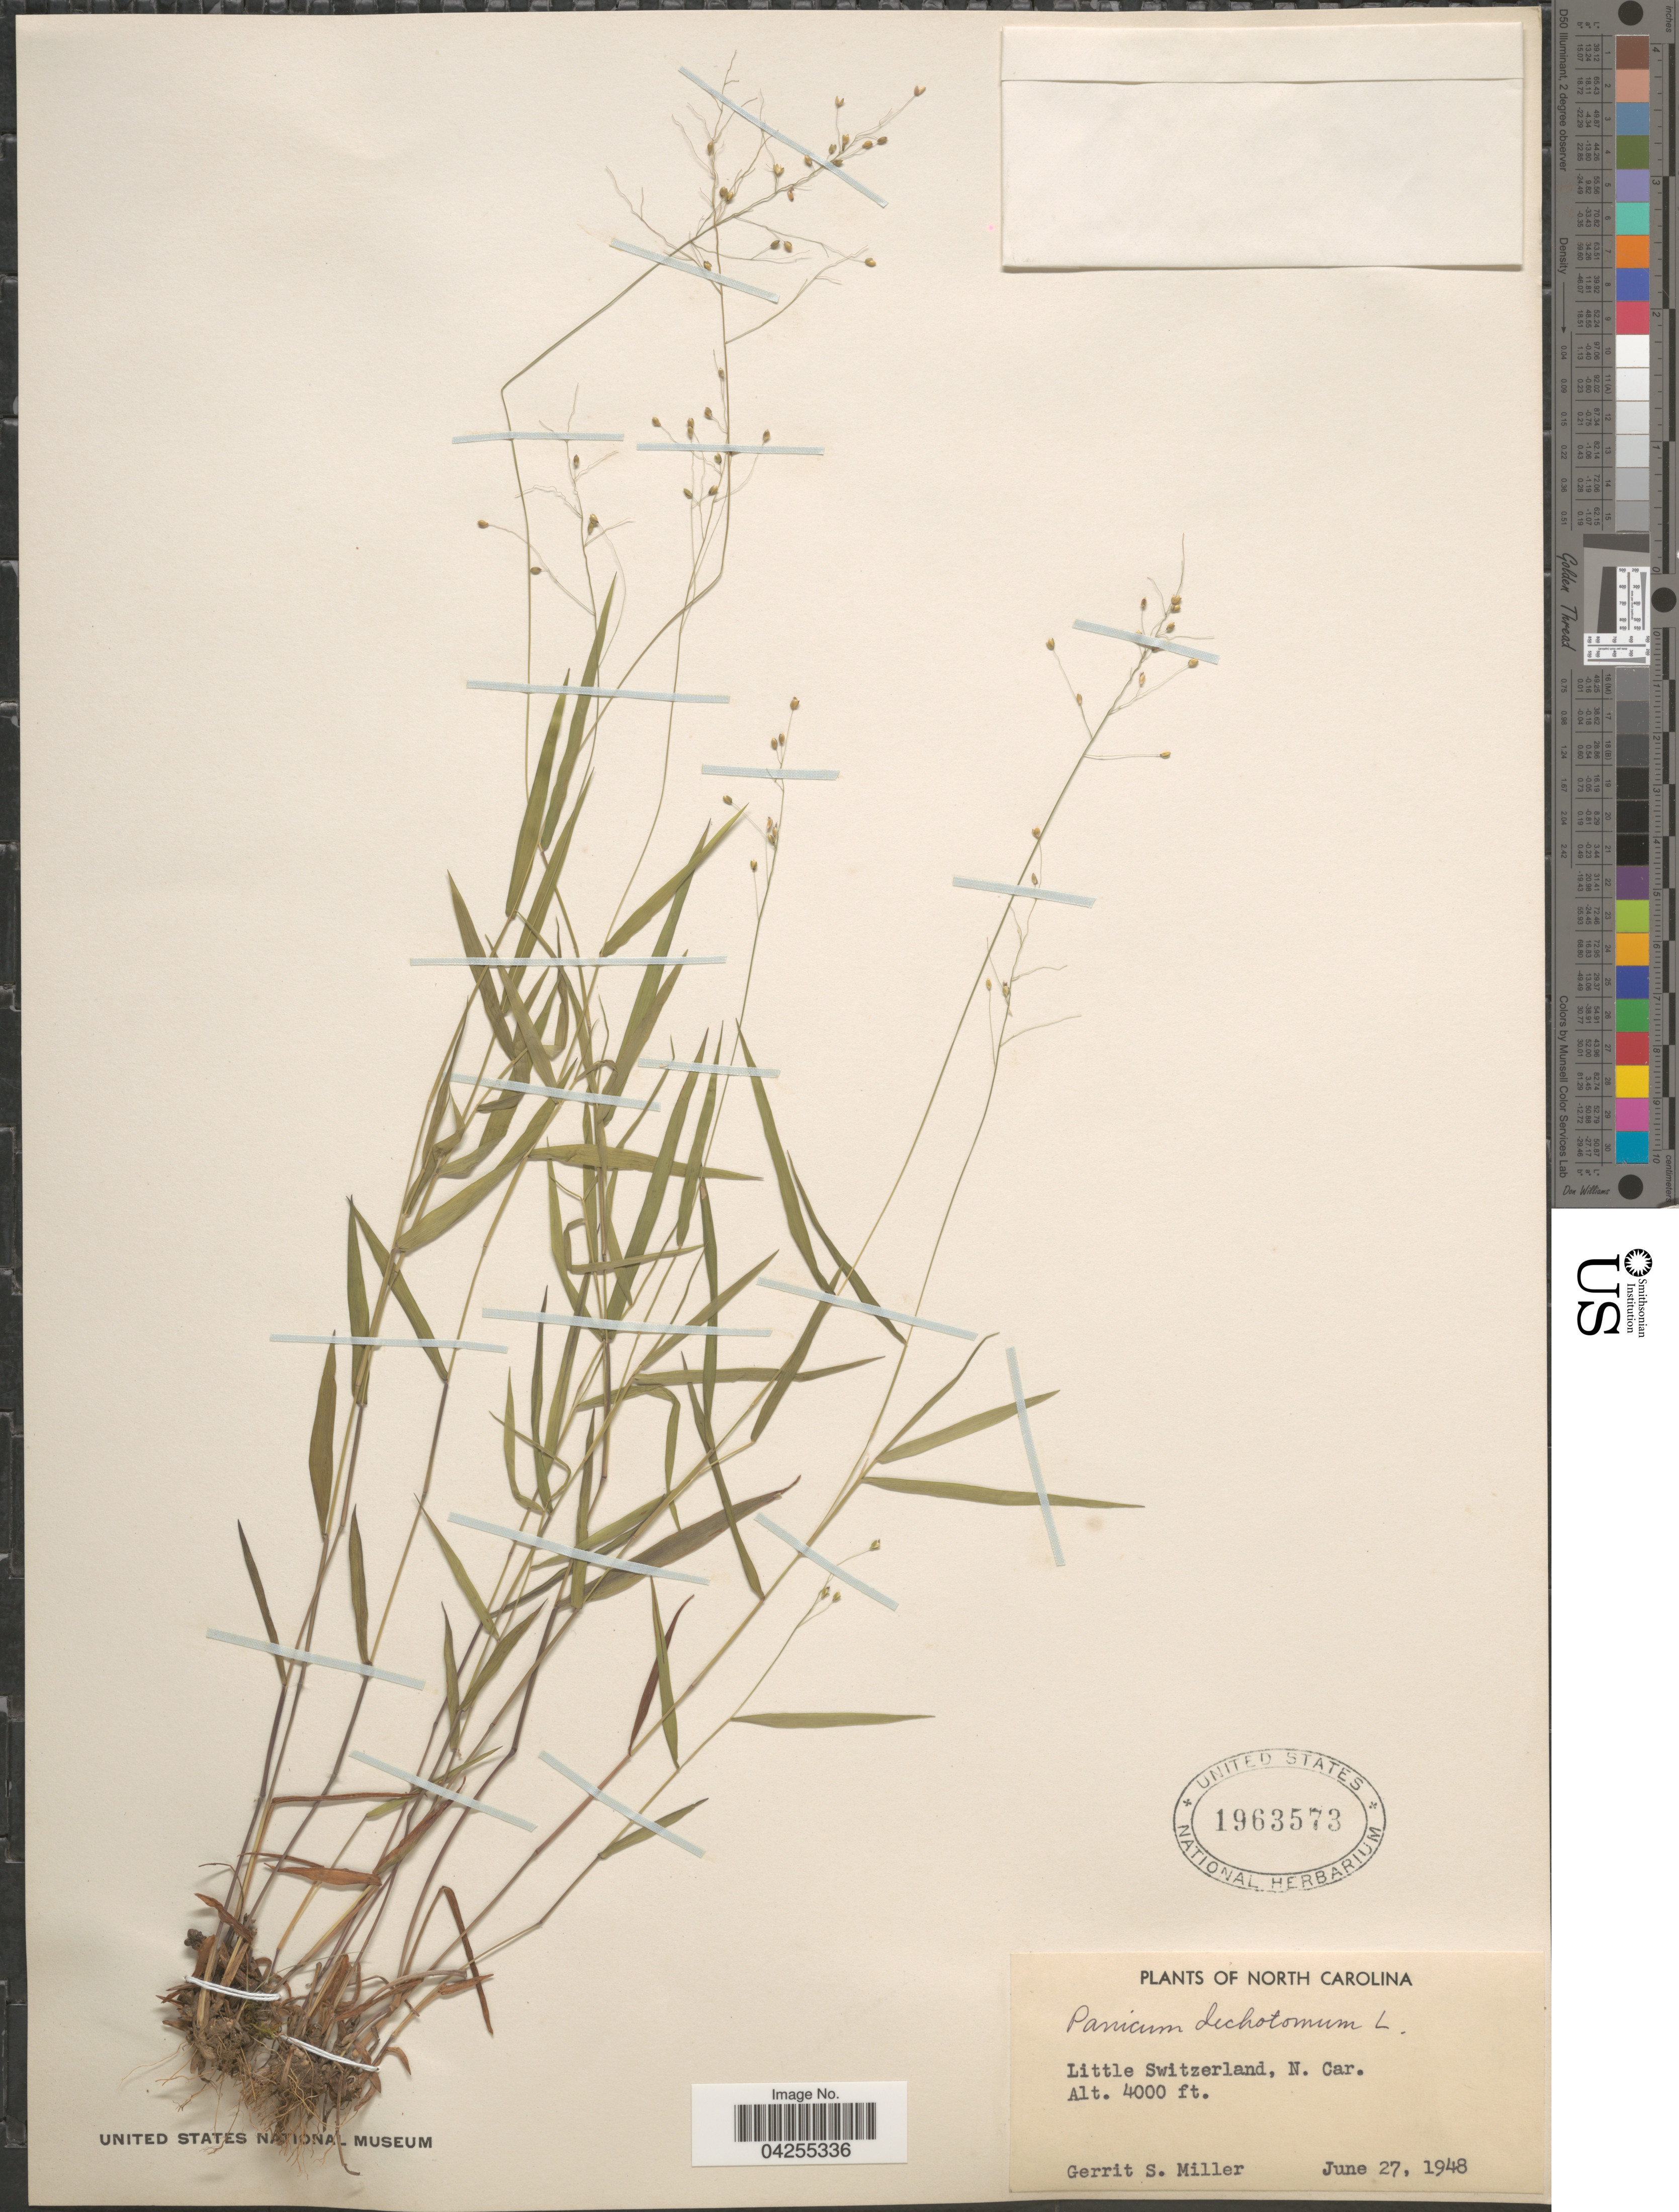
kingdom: Plantae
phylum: Tracheophyta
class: Liliopsida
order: Poales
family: Poaceae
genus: Dichanthelium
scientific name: Dichanthelium dichotomum var. dichotomum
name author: (L.) Gould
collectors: G. S. Miller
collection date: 1948-06-27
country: United States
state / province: North Carolina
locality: Little Switzerland.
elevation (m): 1219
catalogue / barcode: US 1963573